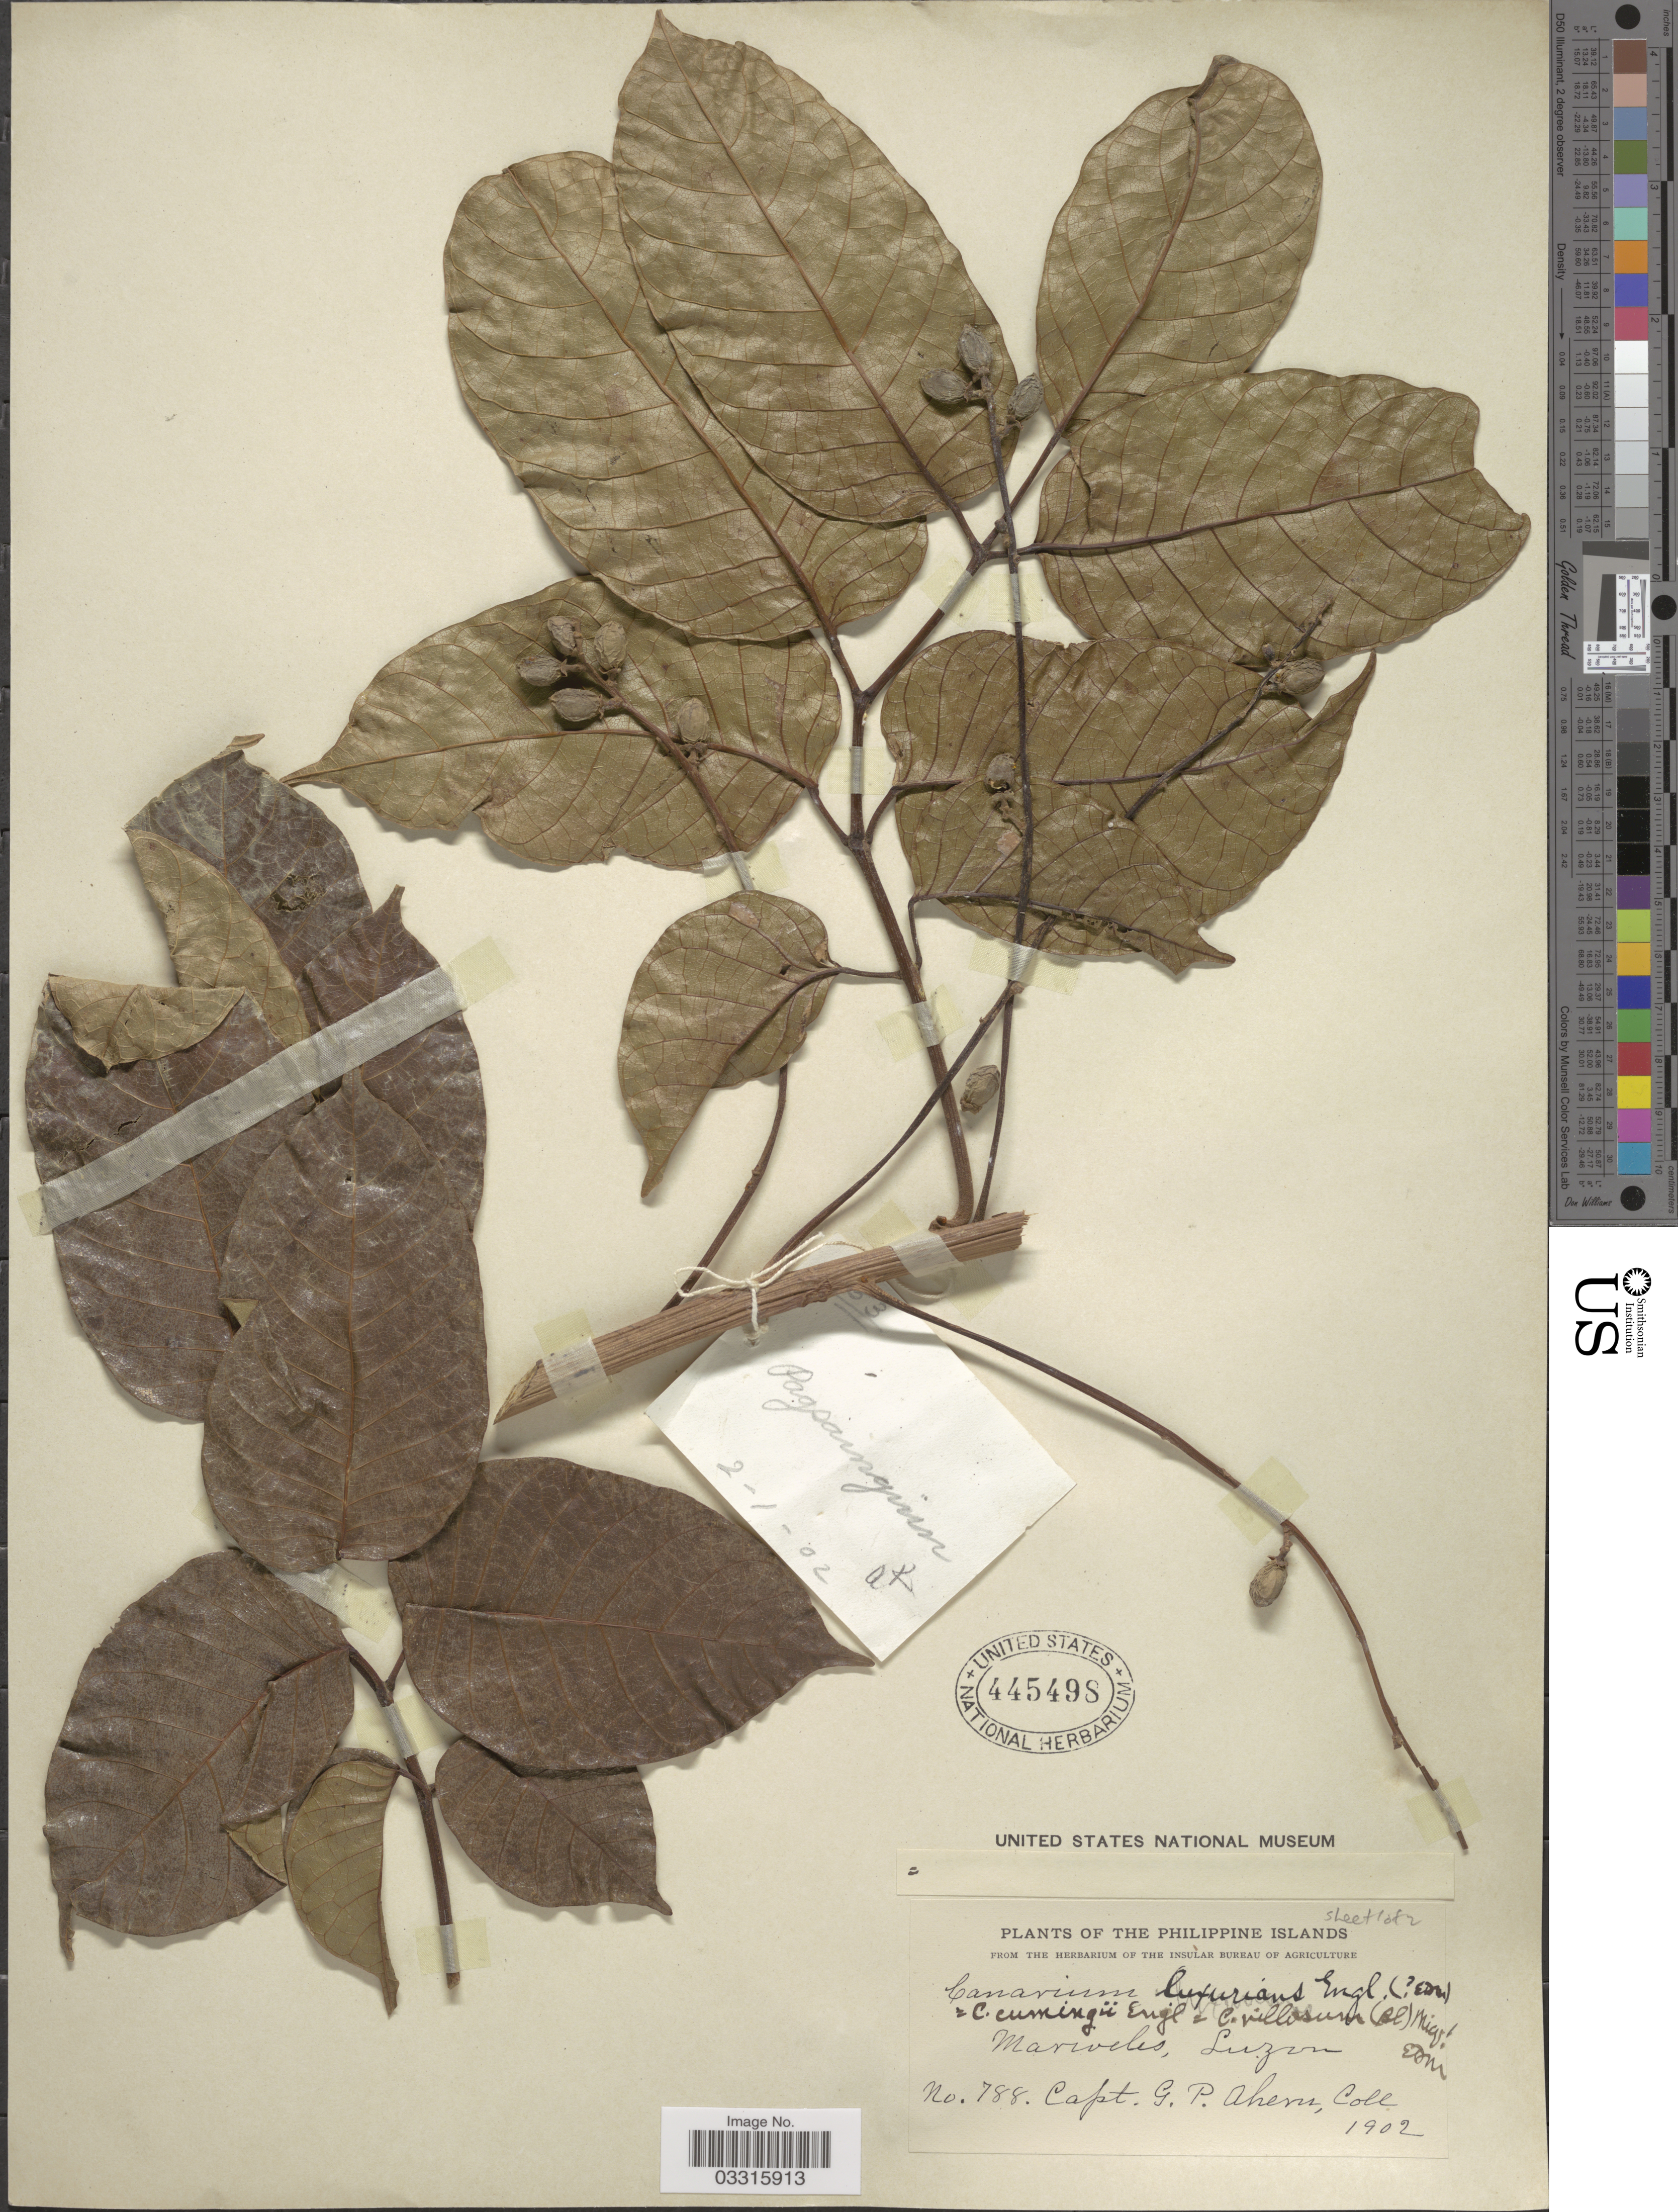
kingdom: Plantae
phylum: Tracheophyta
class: Magnoliopsida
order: Sapindales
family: Burseraceae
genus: Canarium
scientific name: Canarium asperum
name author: Benth.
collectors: G. Ahern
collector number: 788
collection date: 1902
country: Philippines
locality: Mariveles, Luzon.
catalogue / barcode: US 445498